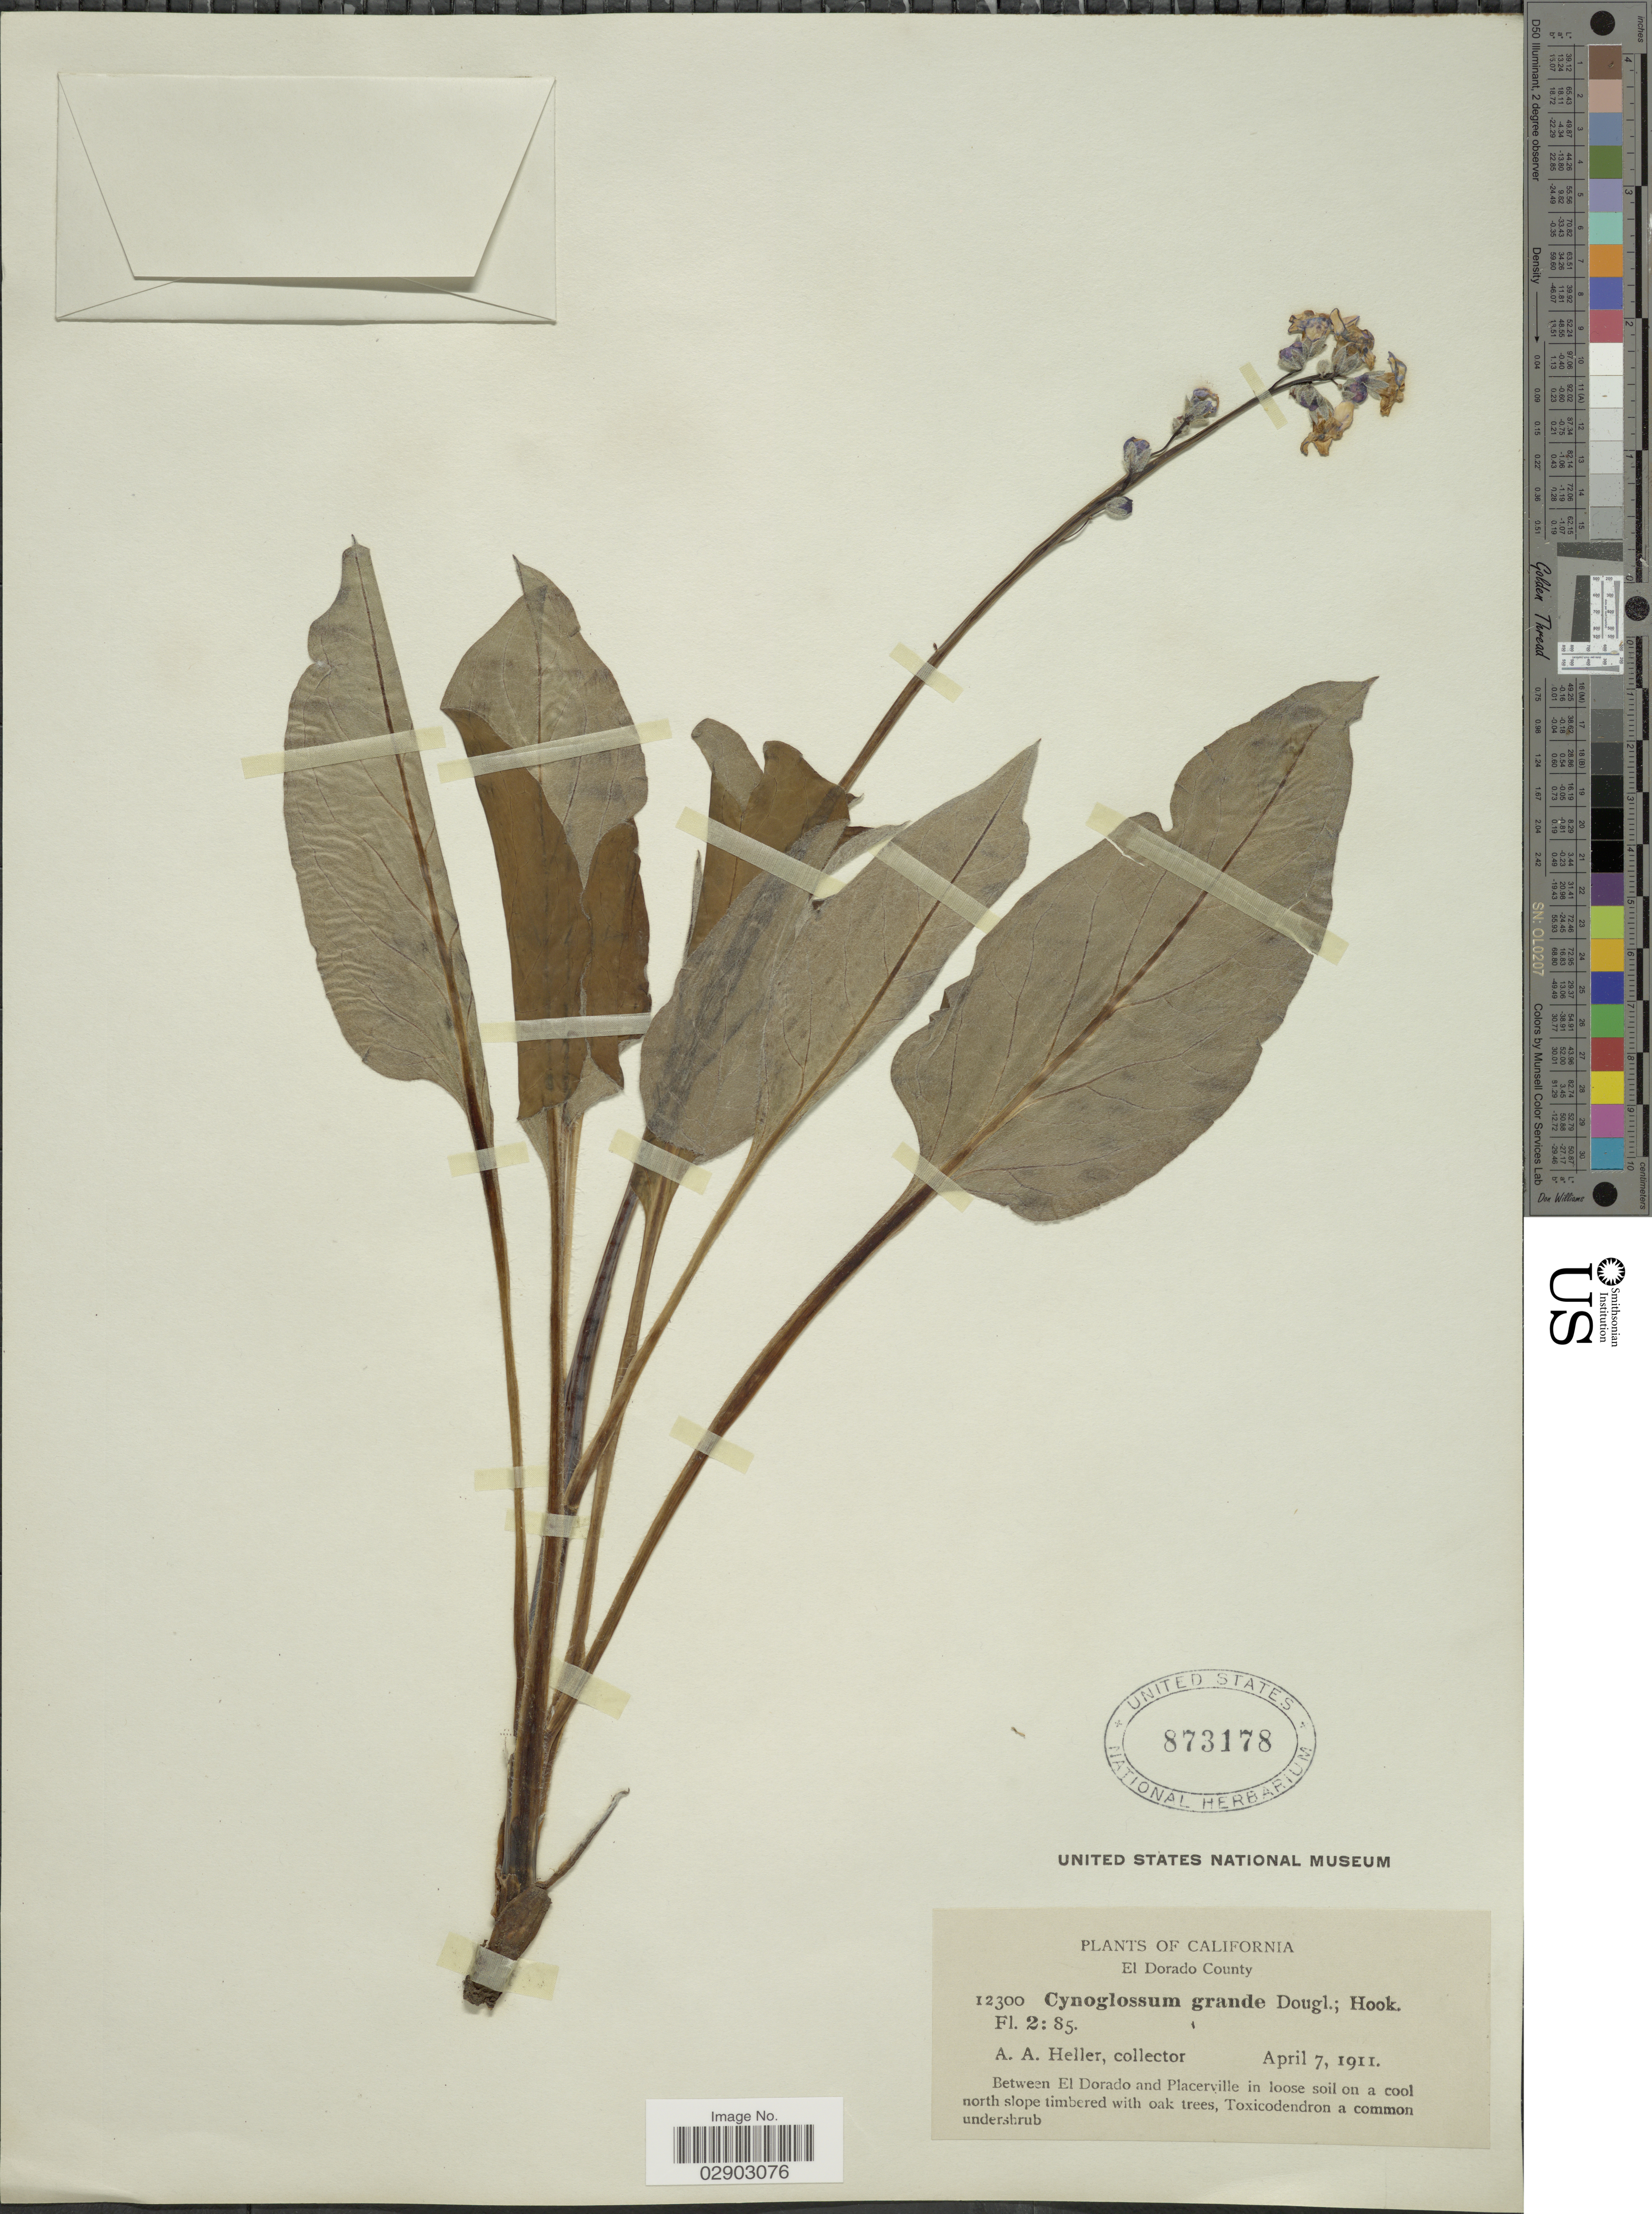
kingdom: Plantae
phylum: Tracheophyta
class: Magnoliopsida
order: Boraginales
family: Boraginaceae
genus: Cynoglossum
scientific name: Cynoglossum grande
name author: Douglas ex Lehm.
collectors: A. A. Heller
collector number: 12300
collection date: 1911-04-07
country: United States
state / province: California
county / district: El Dorado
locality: El Dorado County. Between El Dorado and Placerville.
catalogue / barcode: US 873178